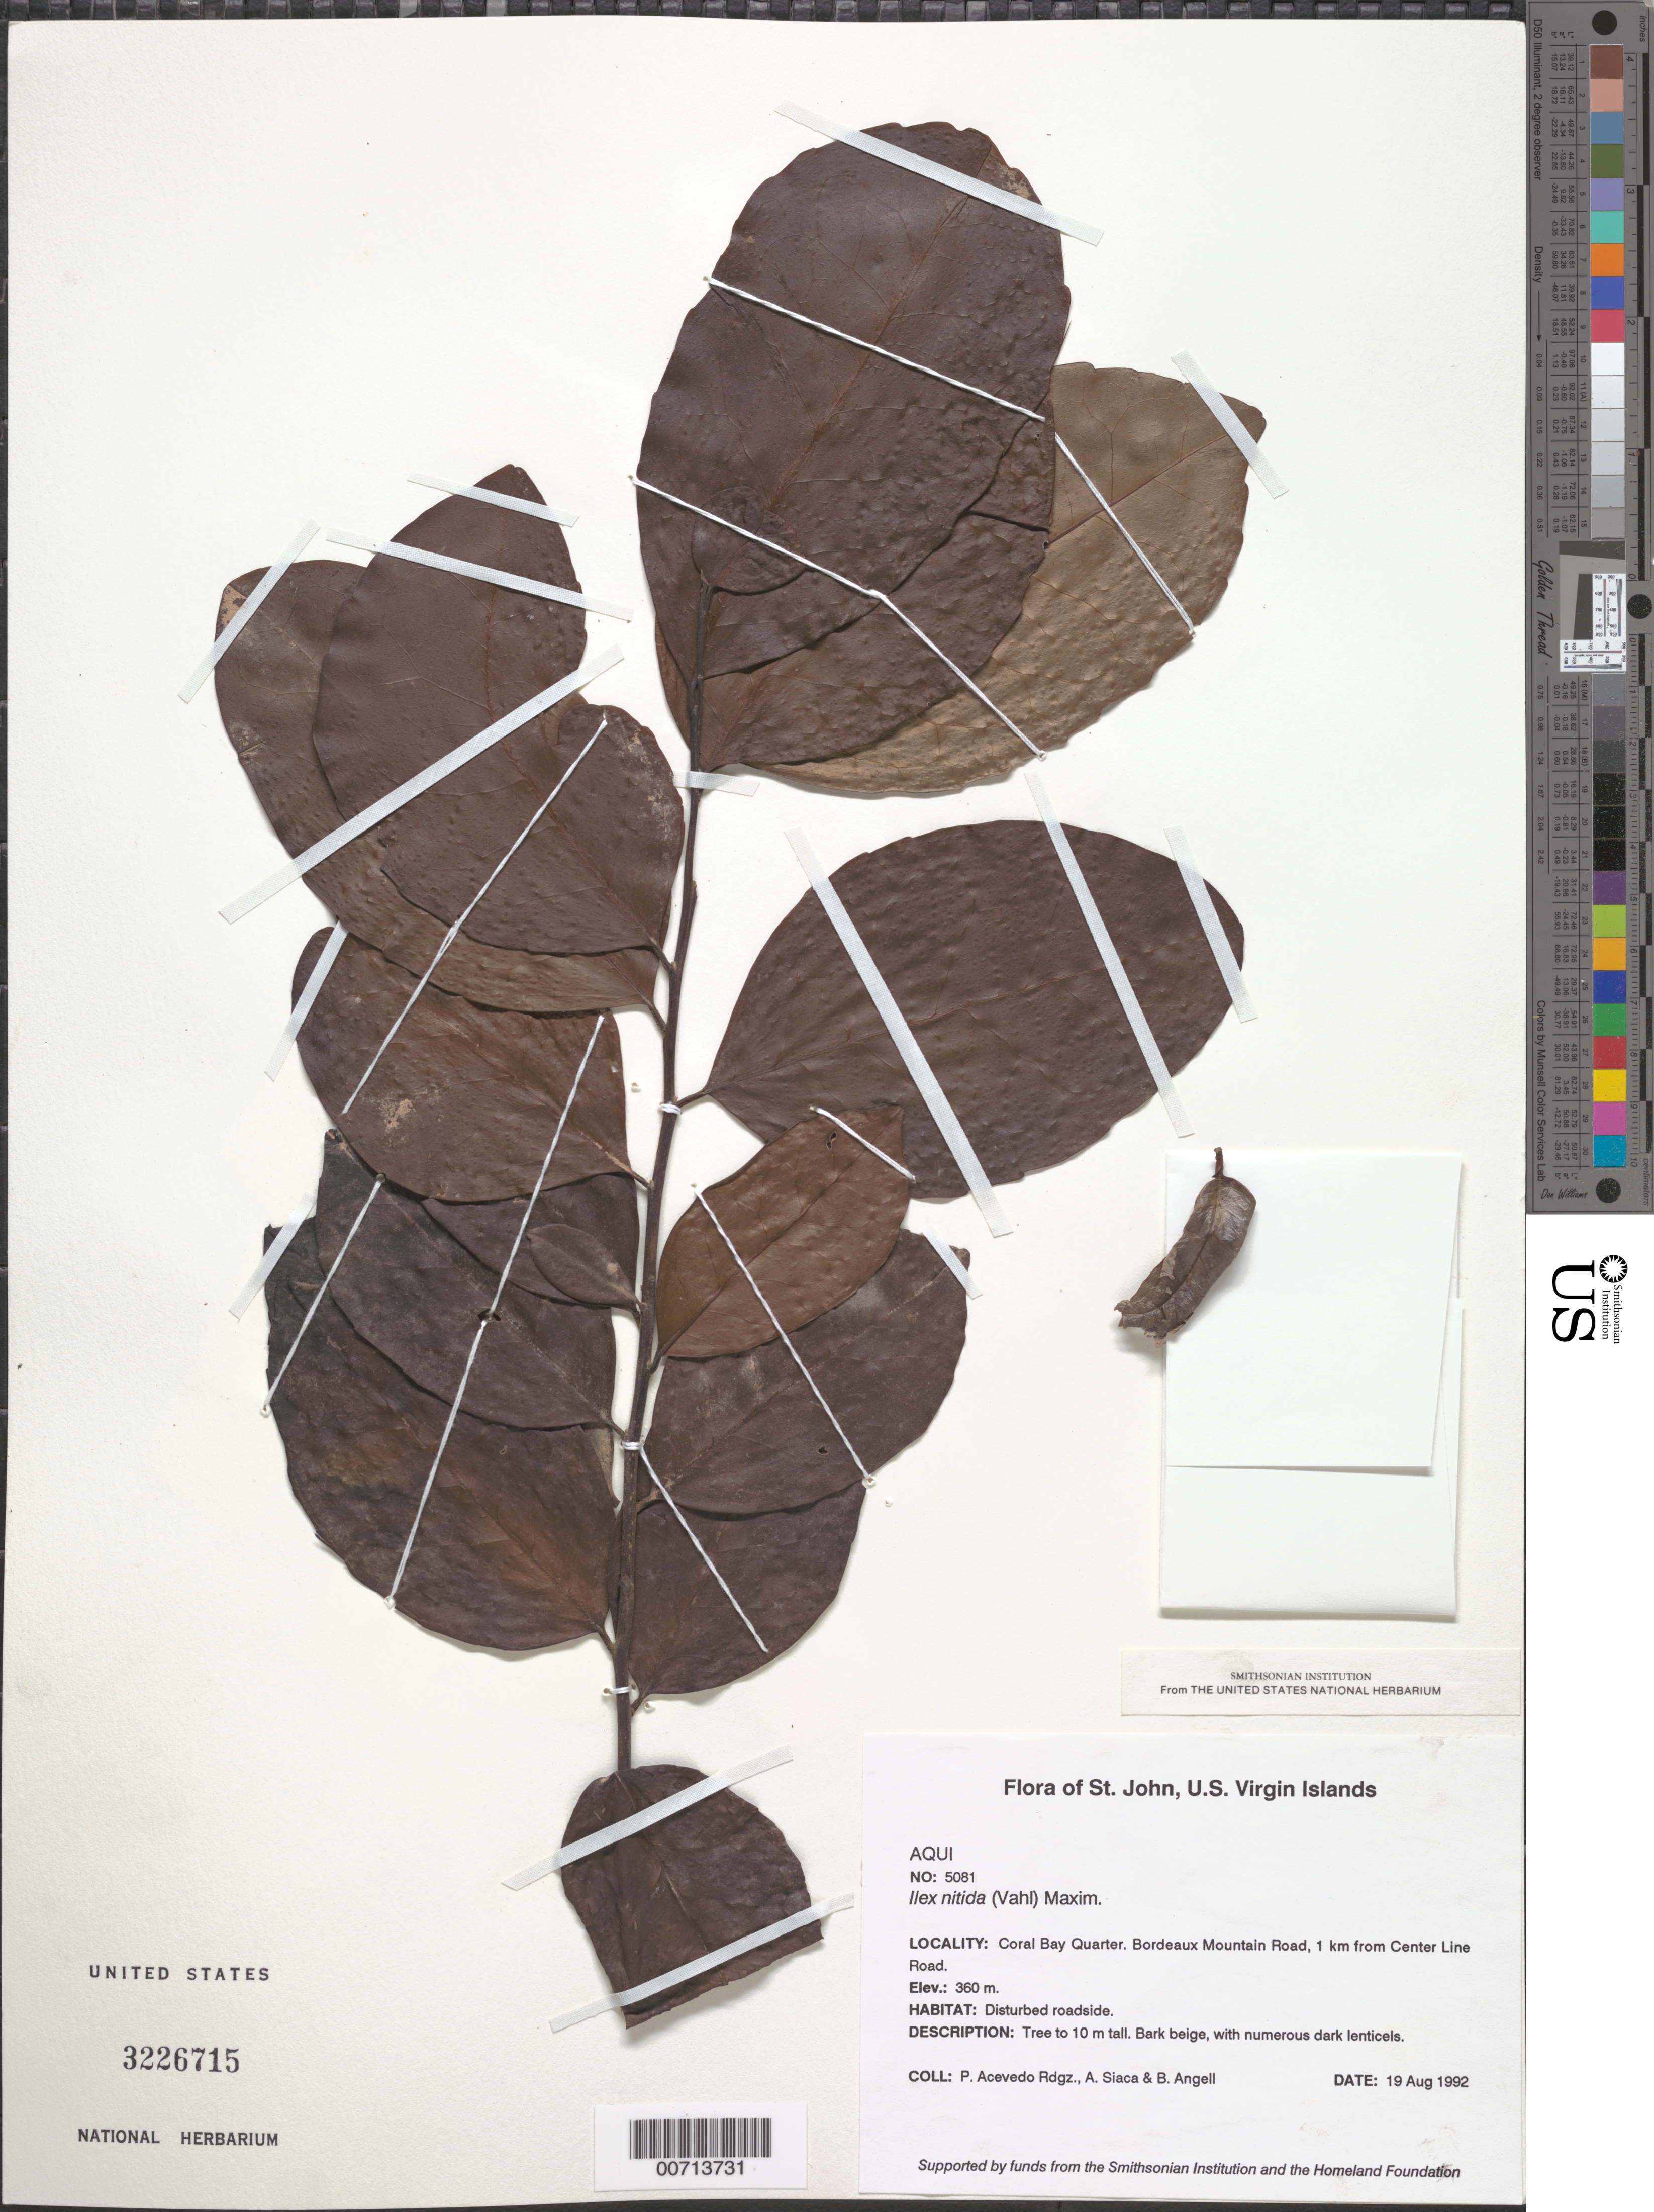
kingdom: Plantae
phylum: Tracheophyta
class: Magnoliopsida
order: Aquifoliales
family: Aquifoliaceae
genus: Ilex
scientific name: Ilex nitida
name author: (Vahl) Maxim.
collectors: P. Acevedo-Rodr., A. Siaca & Bobbi Angell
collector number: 5081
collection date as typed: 19 Aug 1992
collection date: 1992-08-19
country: U.S. Virgin Islands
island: St. John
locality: Coral Bay Quarter; along dirt road to Bordeaux Mountain., 1 km from Center Line Road.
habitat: Disturbed roadside.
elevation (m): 360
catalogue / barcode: US 3226715